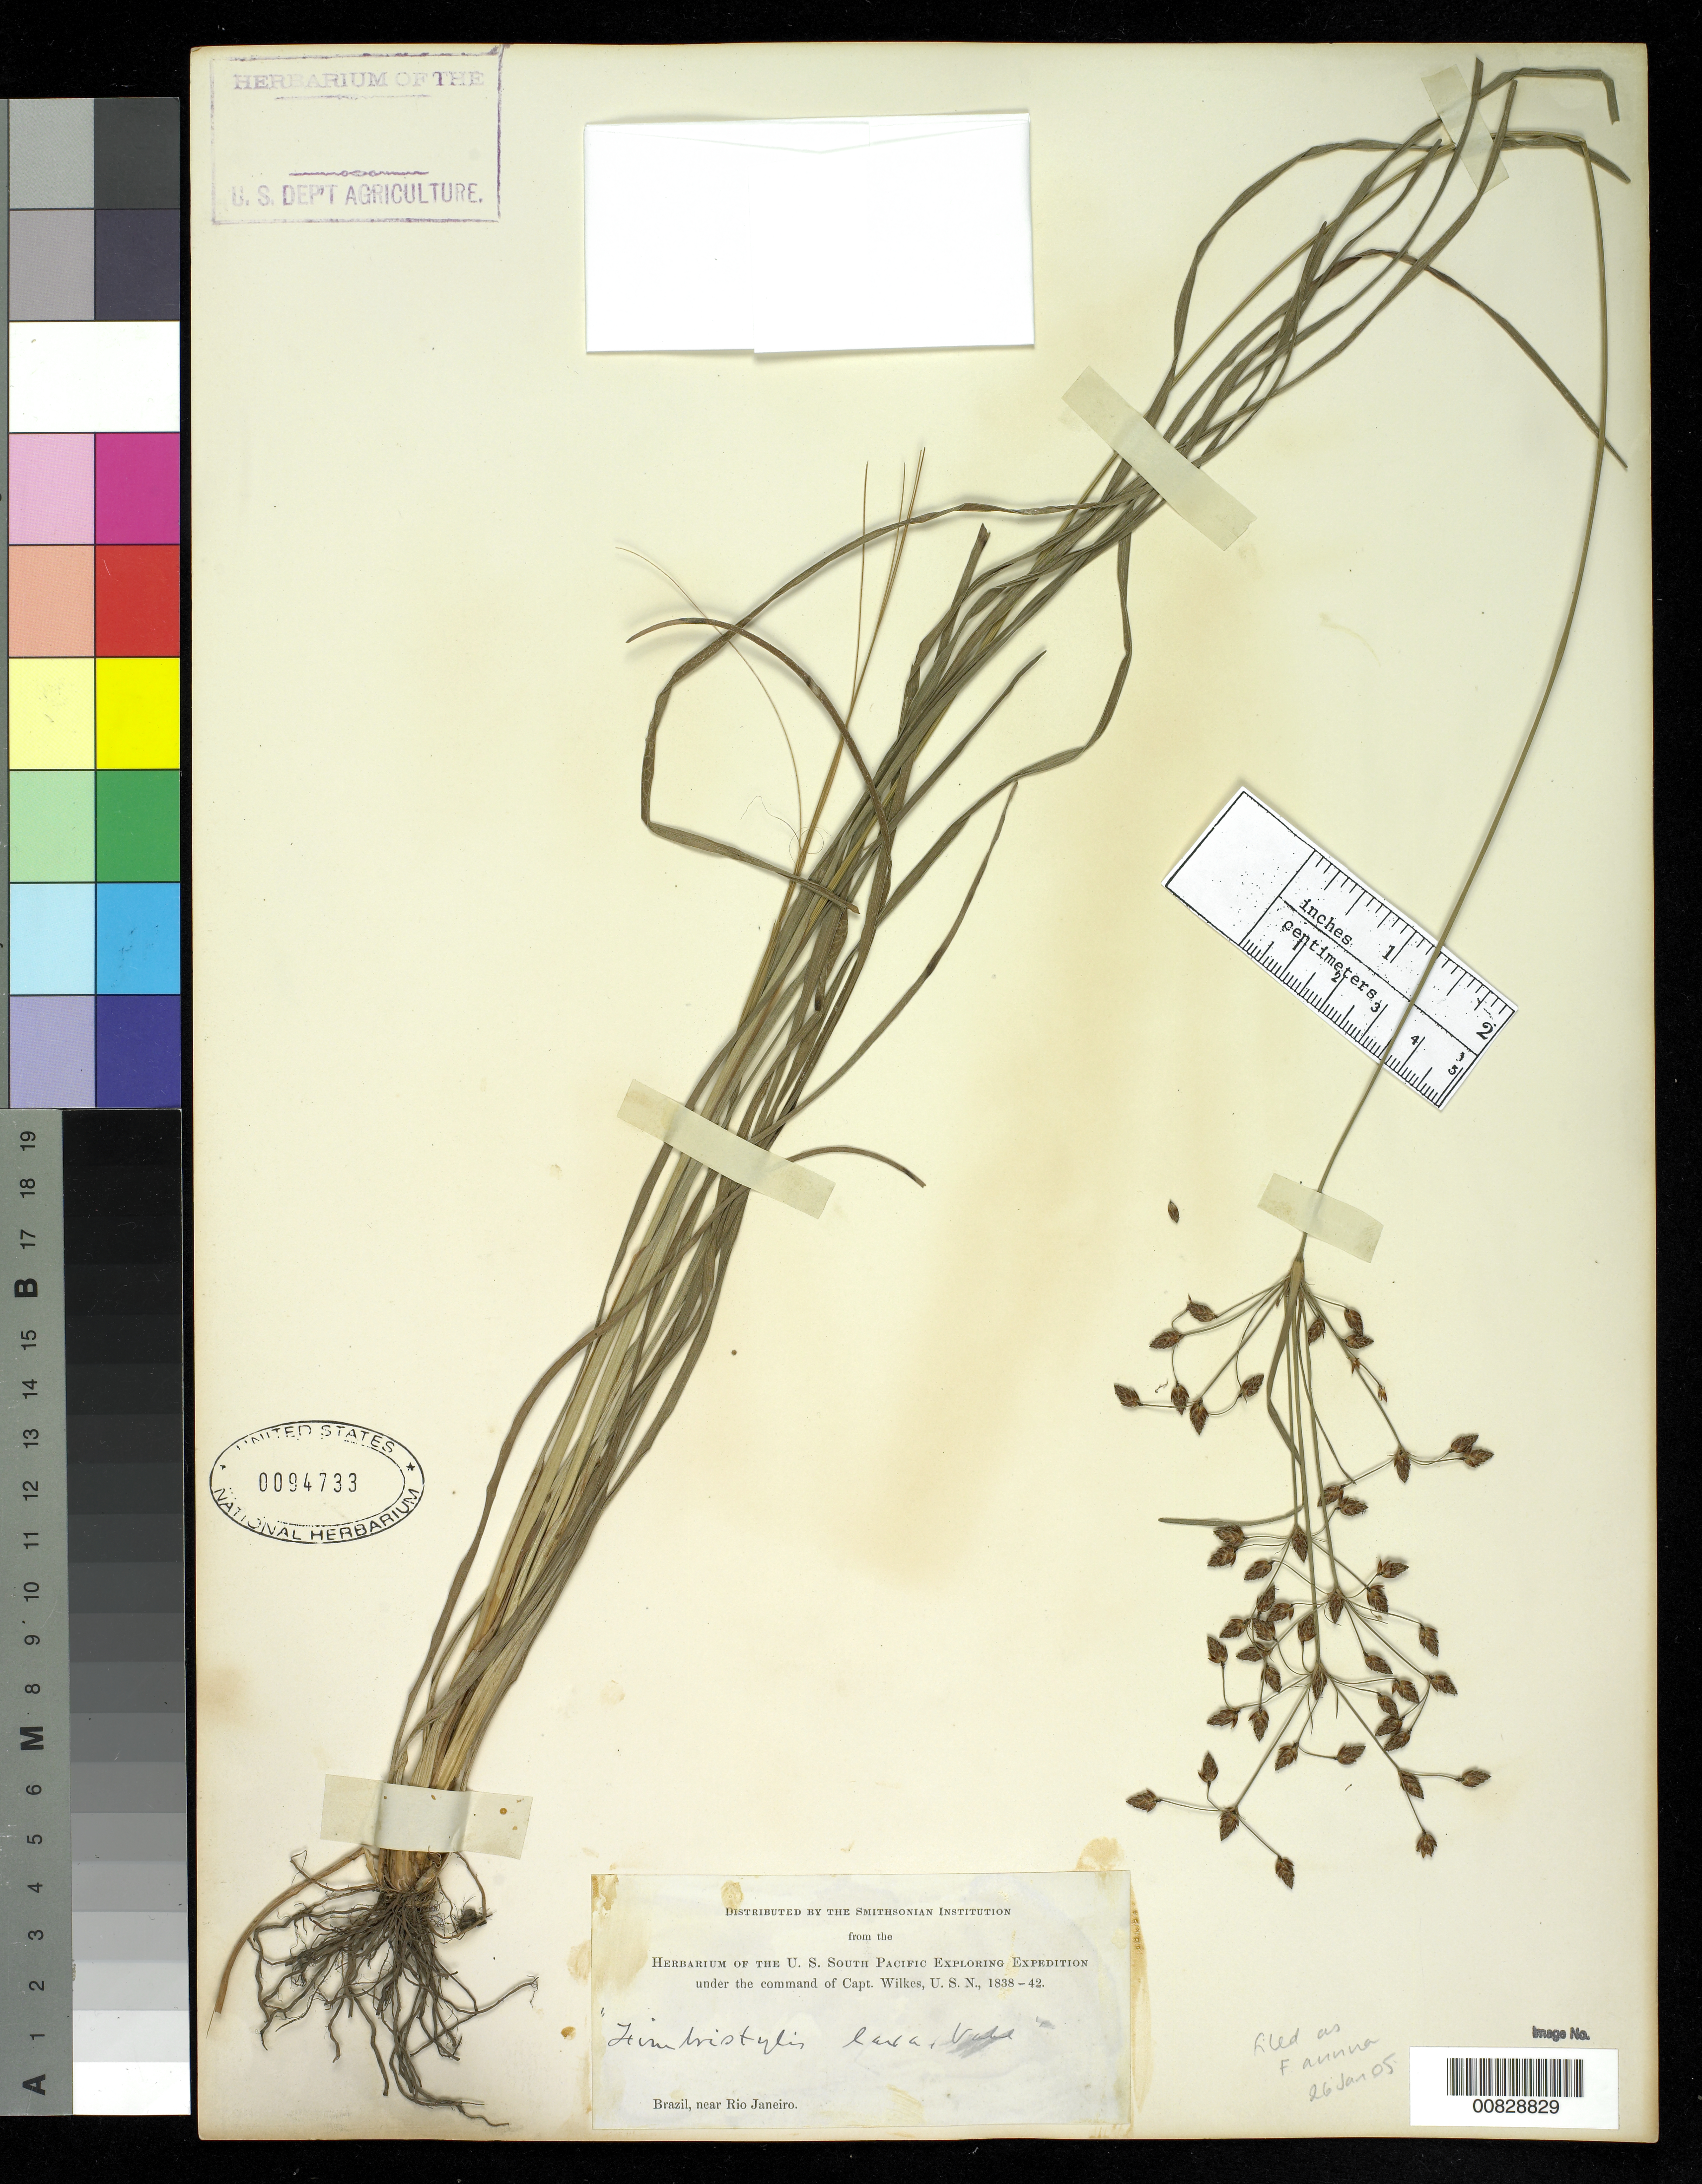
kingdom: Plantae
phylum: Tracheophyta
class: Liliopsida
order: Poales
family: Cyperaceae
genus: Fimbristylis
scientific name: Fimbristylis annua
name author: (All.) Roem. & Schult.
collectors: Wilkes Explor. Exped.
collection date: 1838/1842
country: Brazil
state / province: Rio de Janeiro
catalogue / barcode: US 94733